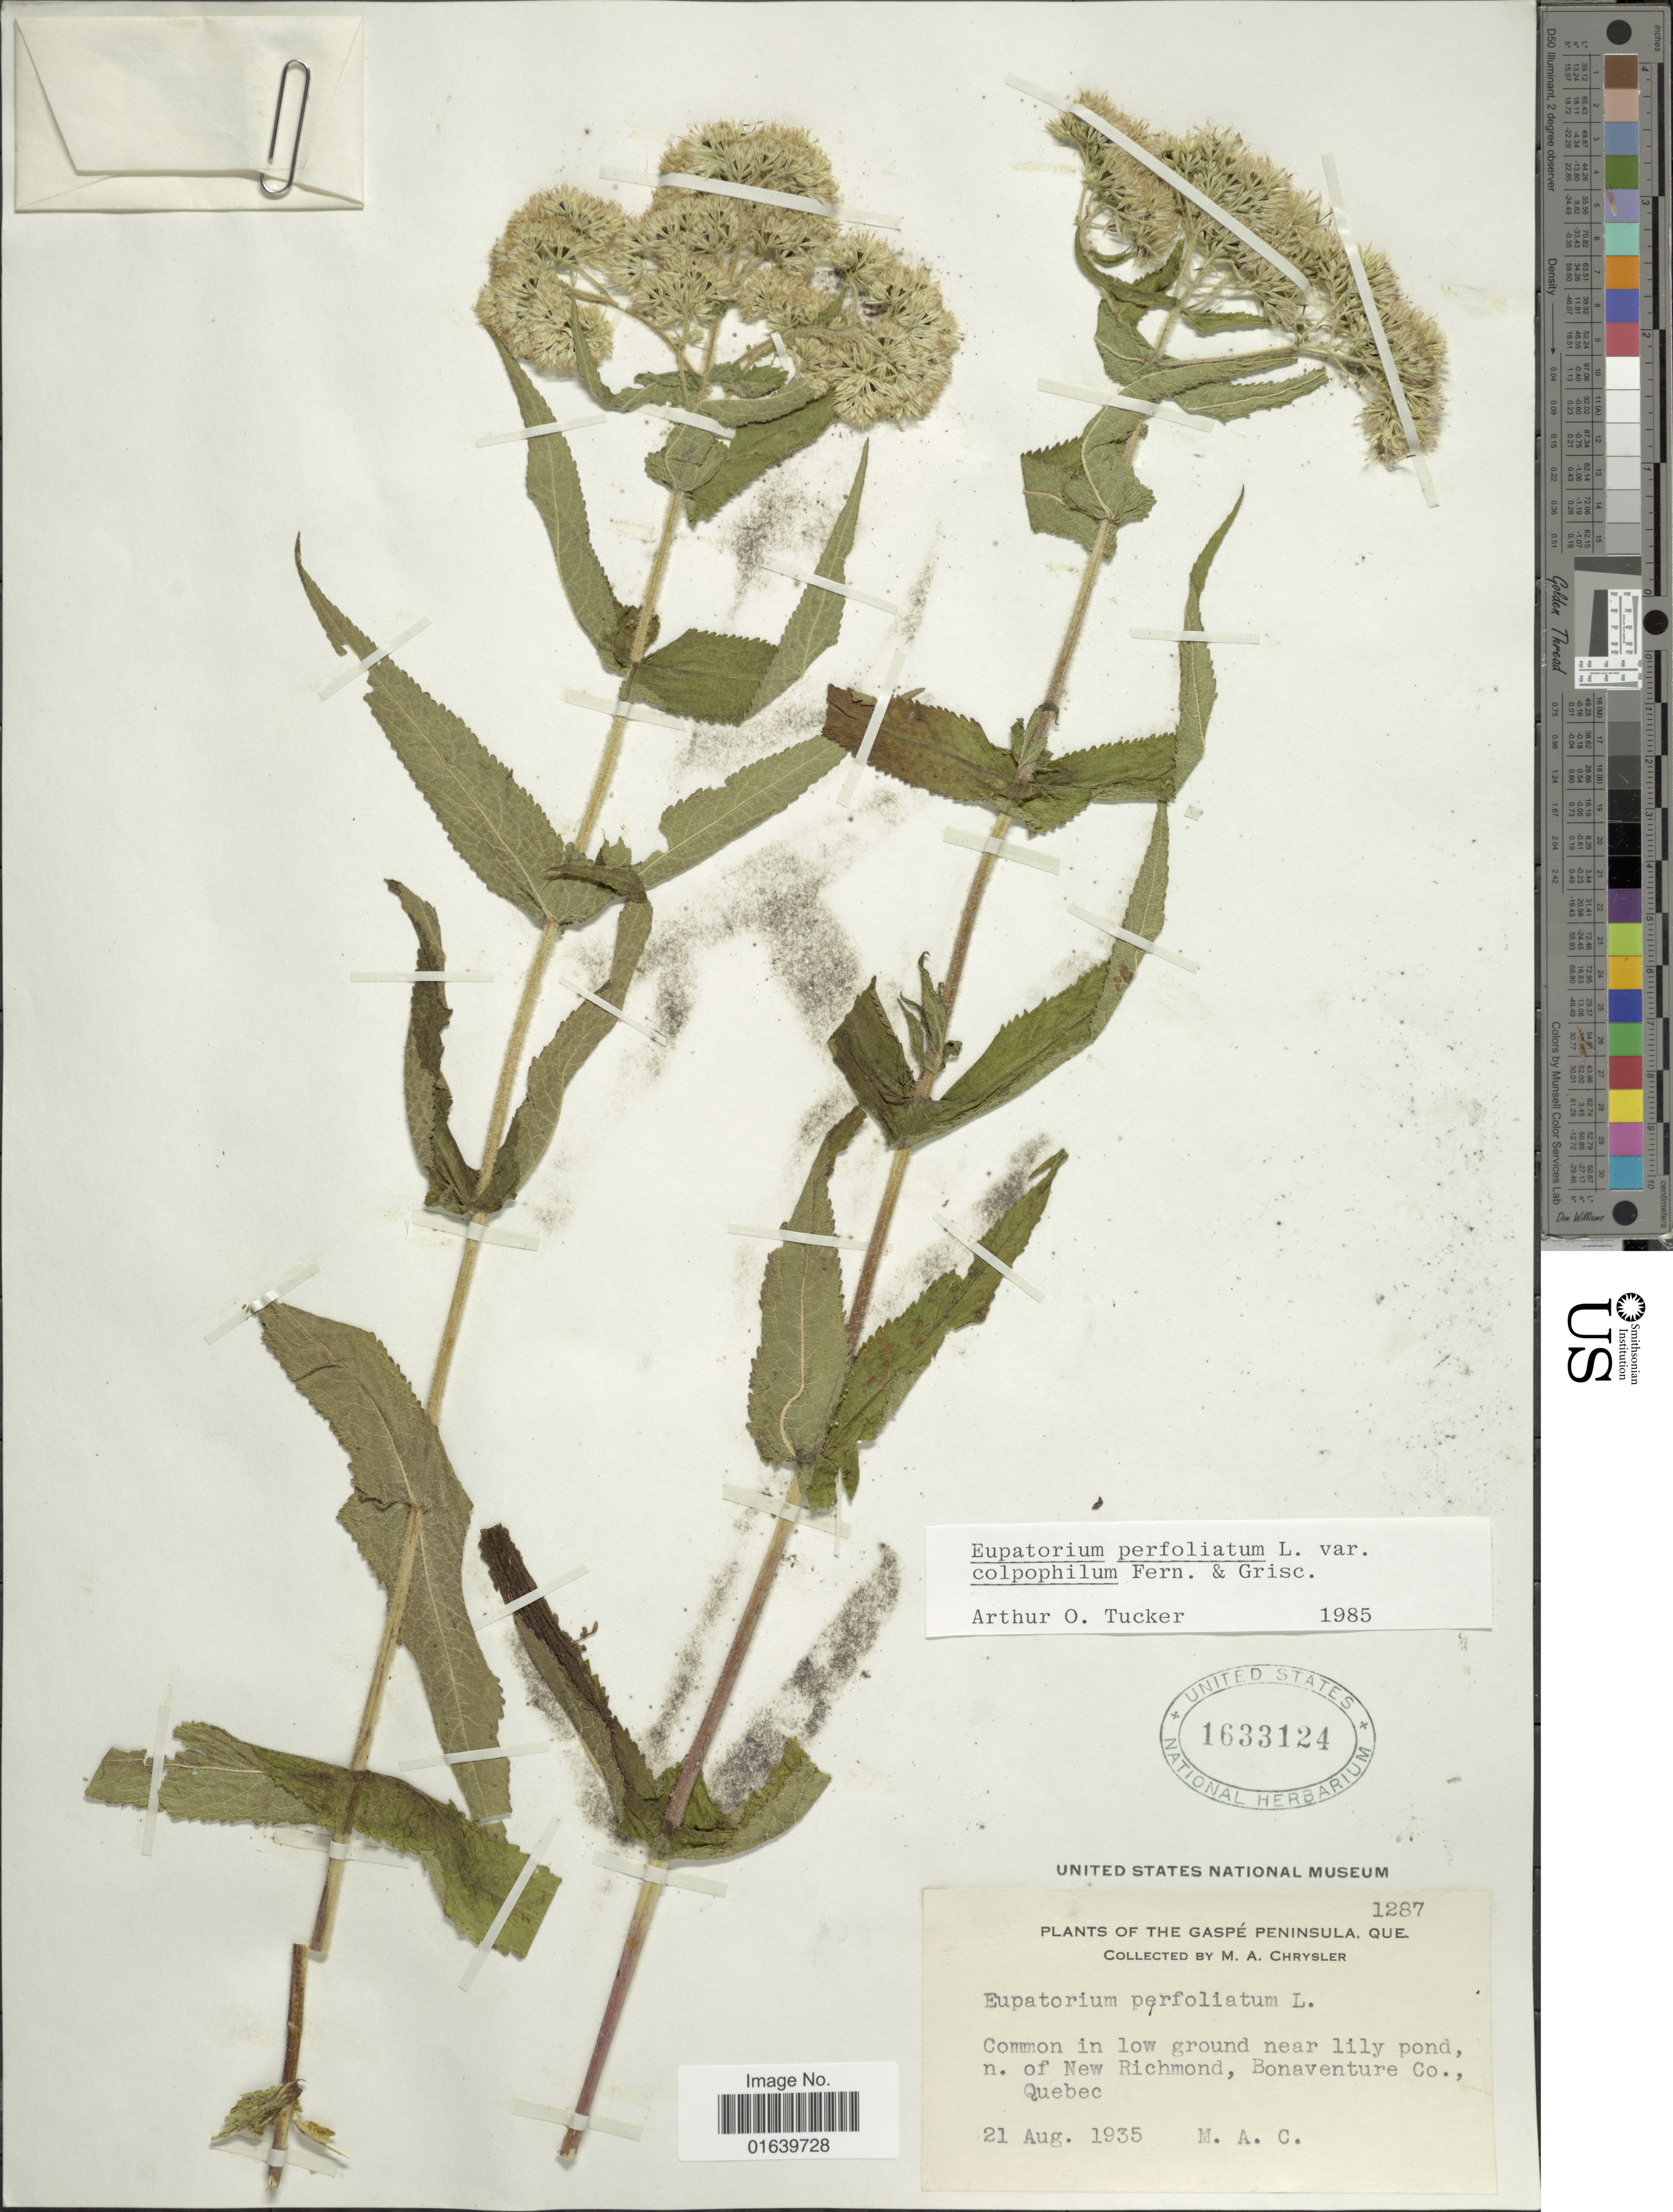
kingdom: Plantae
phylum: Tracheophyta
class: Magnoliopsida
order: Asterales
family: Asteraceae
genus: Eupatorium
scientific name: Eupatorium perfoliatum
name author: L.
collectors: M. A. Chrysler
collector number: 1287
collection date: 1935-08-21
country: Canada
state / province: Quebec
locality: The Gaspé Peninsula, near lily pond, n. of New Richmond, Bonaventure Co.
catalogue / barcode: US 1633124